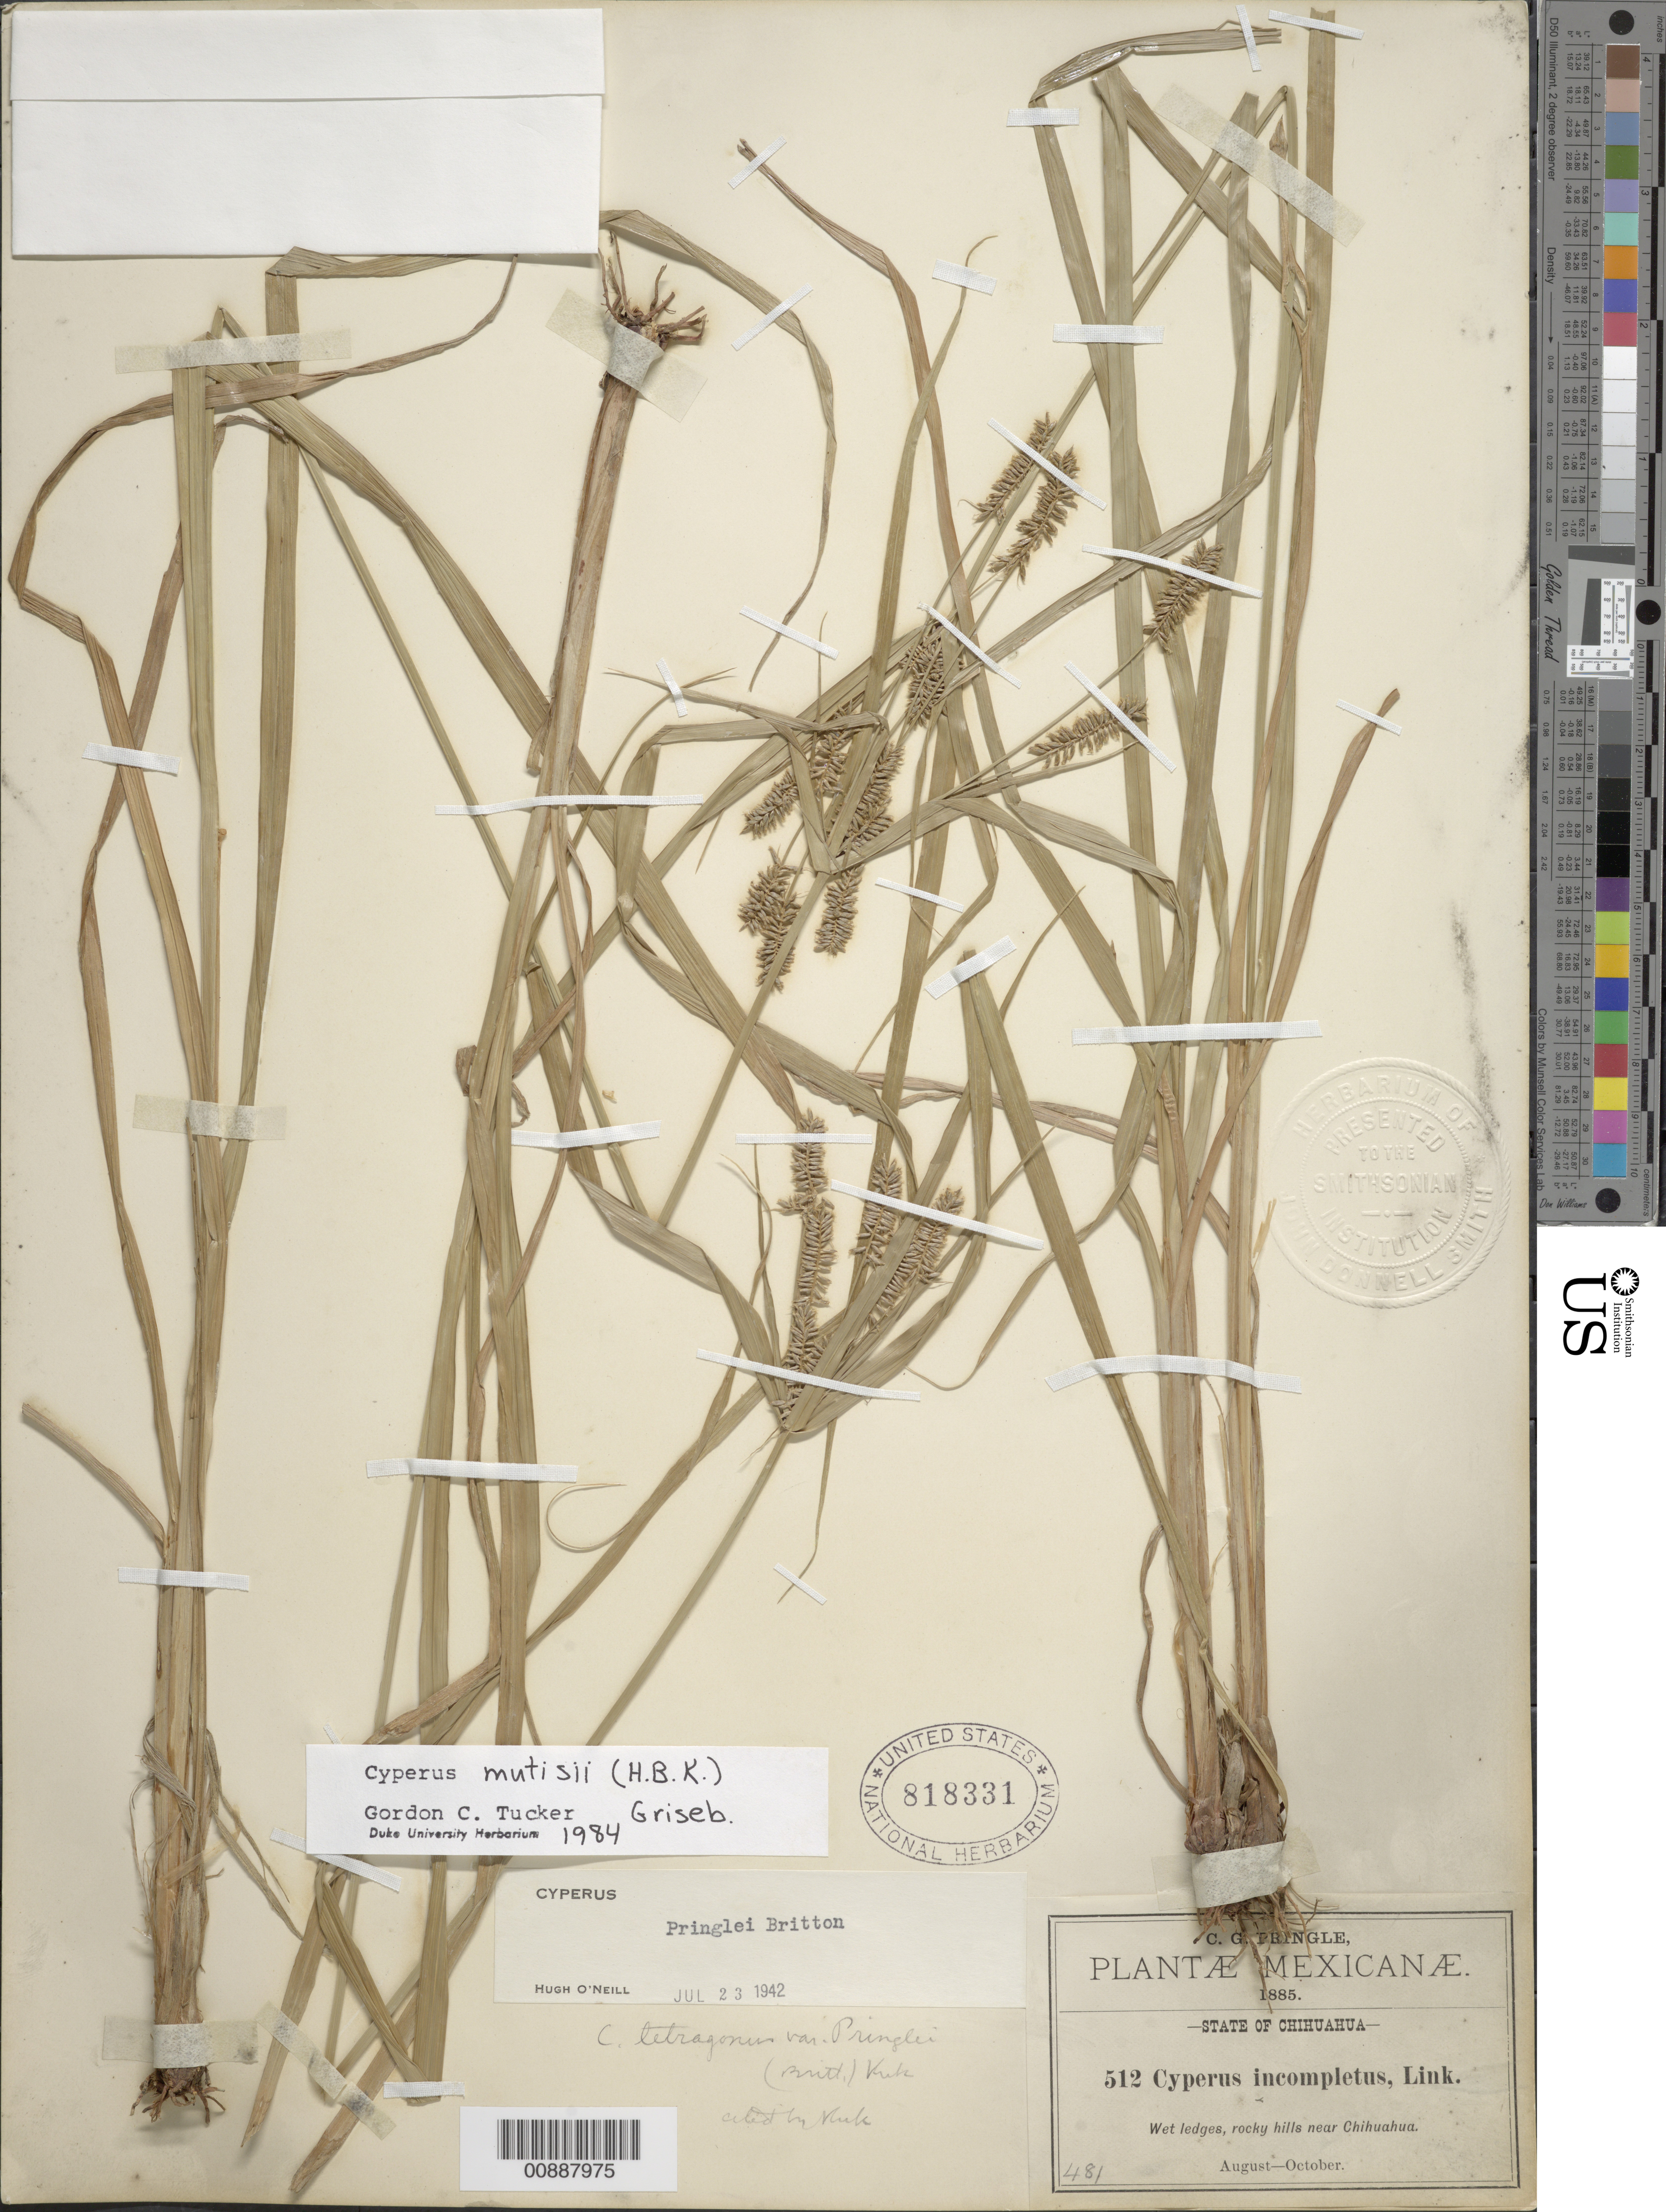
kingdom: Plantae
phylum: Tracheophyta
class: Liliopsida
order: Poales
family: Cyperaceae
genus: Cyperus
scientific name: Cyperus mutisii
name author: (Kunth) Andersson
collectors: C. G. Pringle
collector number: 512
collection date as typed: Aug 1885 to -- Oct 1885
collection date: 1885-08/1885-10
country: Mexico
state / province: Chihuahua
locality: Rocky hills near Chihuahua.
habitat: Wet ledges.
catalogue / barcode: US 818331